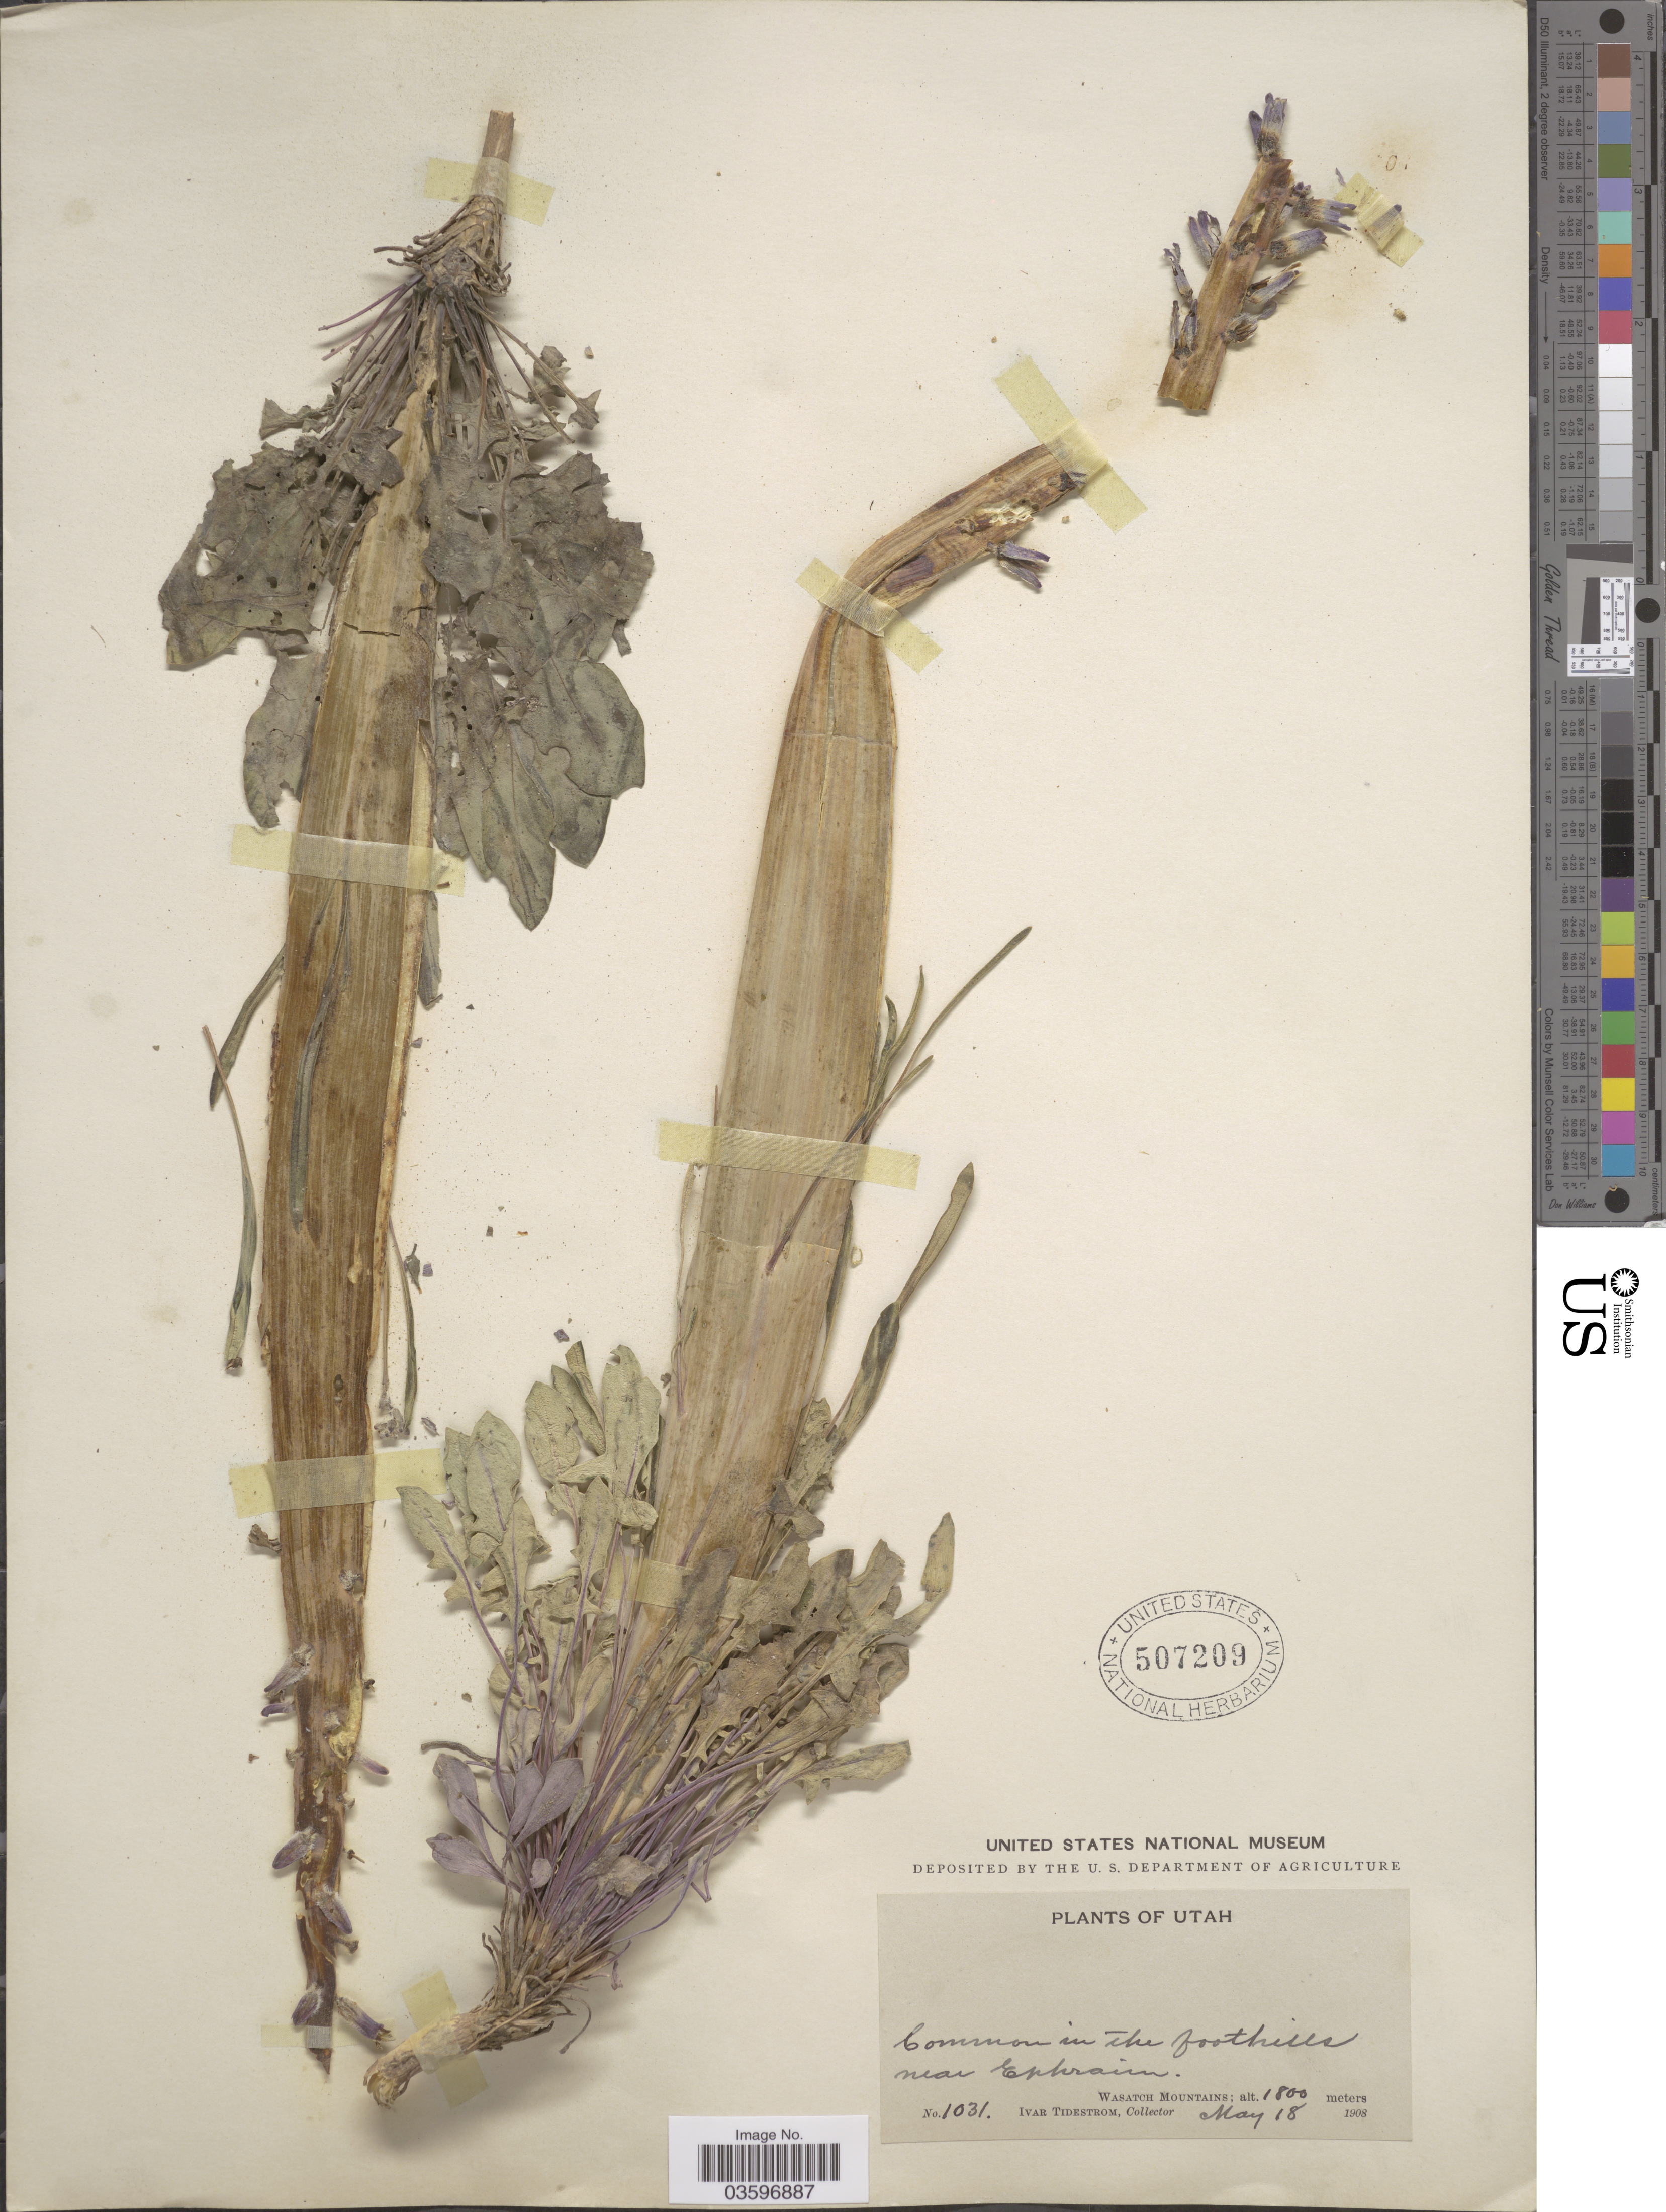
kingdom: Plantae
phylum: Tracheophyta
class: Magnoliopsida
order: Brassicales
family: Brassicaceae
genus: Caulanthus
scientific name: Caulanthus crassicaulis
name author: S. Watson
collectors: I. F. Tidestrom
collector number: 1031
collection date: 1908-05-18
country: United States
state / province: Utah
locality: Foothills near Ephraim. Wasatch Mountains.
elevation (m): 1800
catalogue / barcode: US 507209